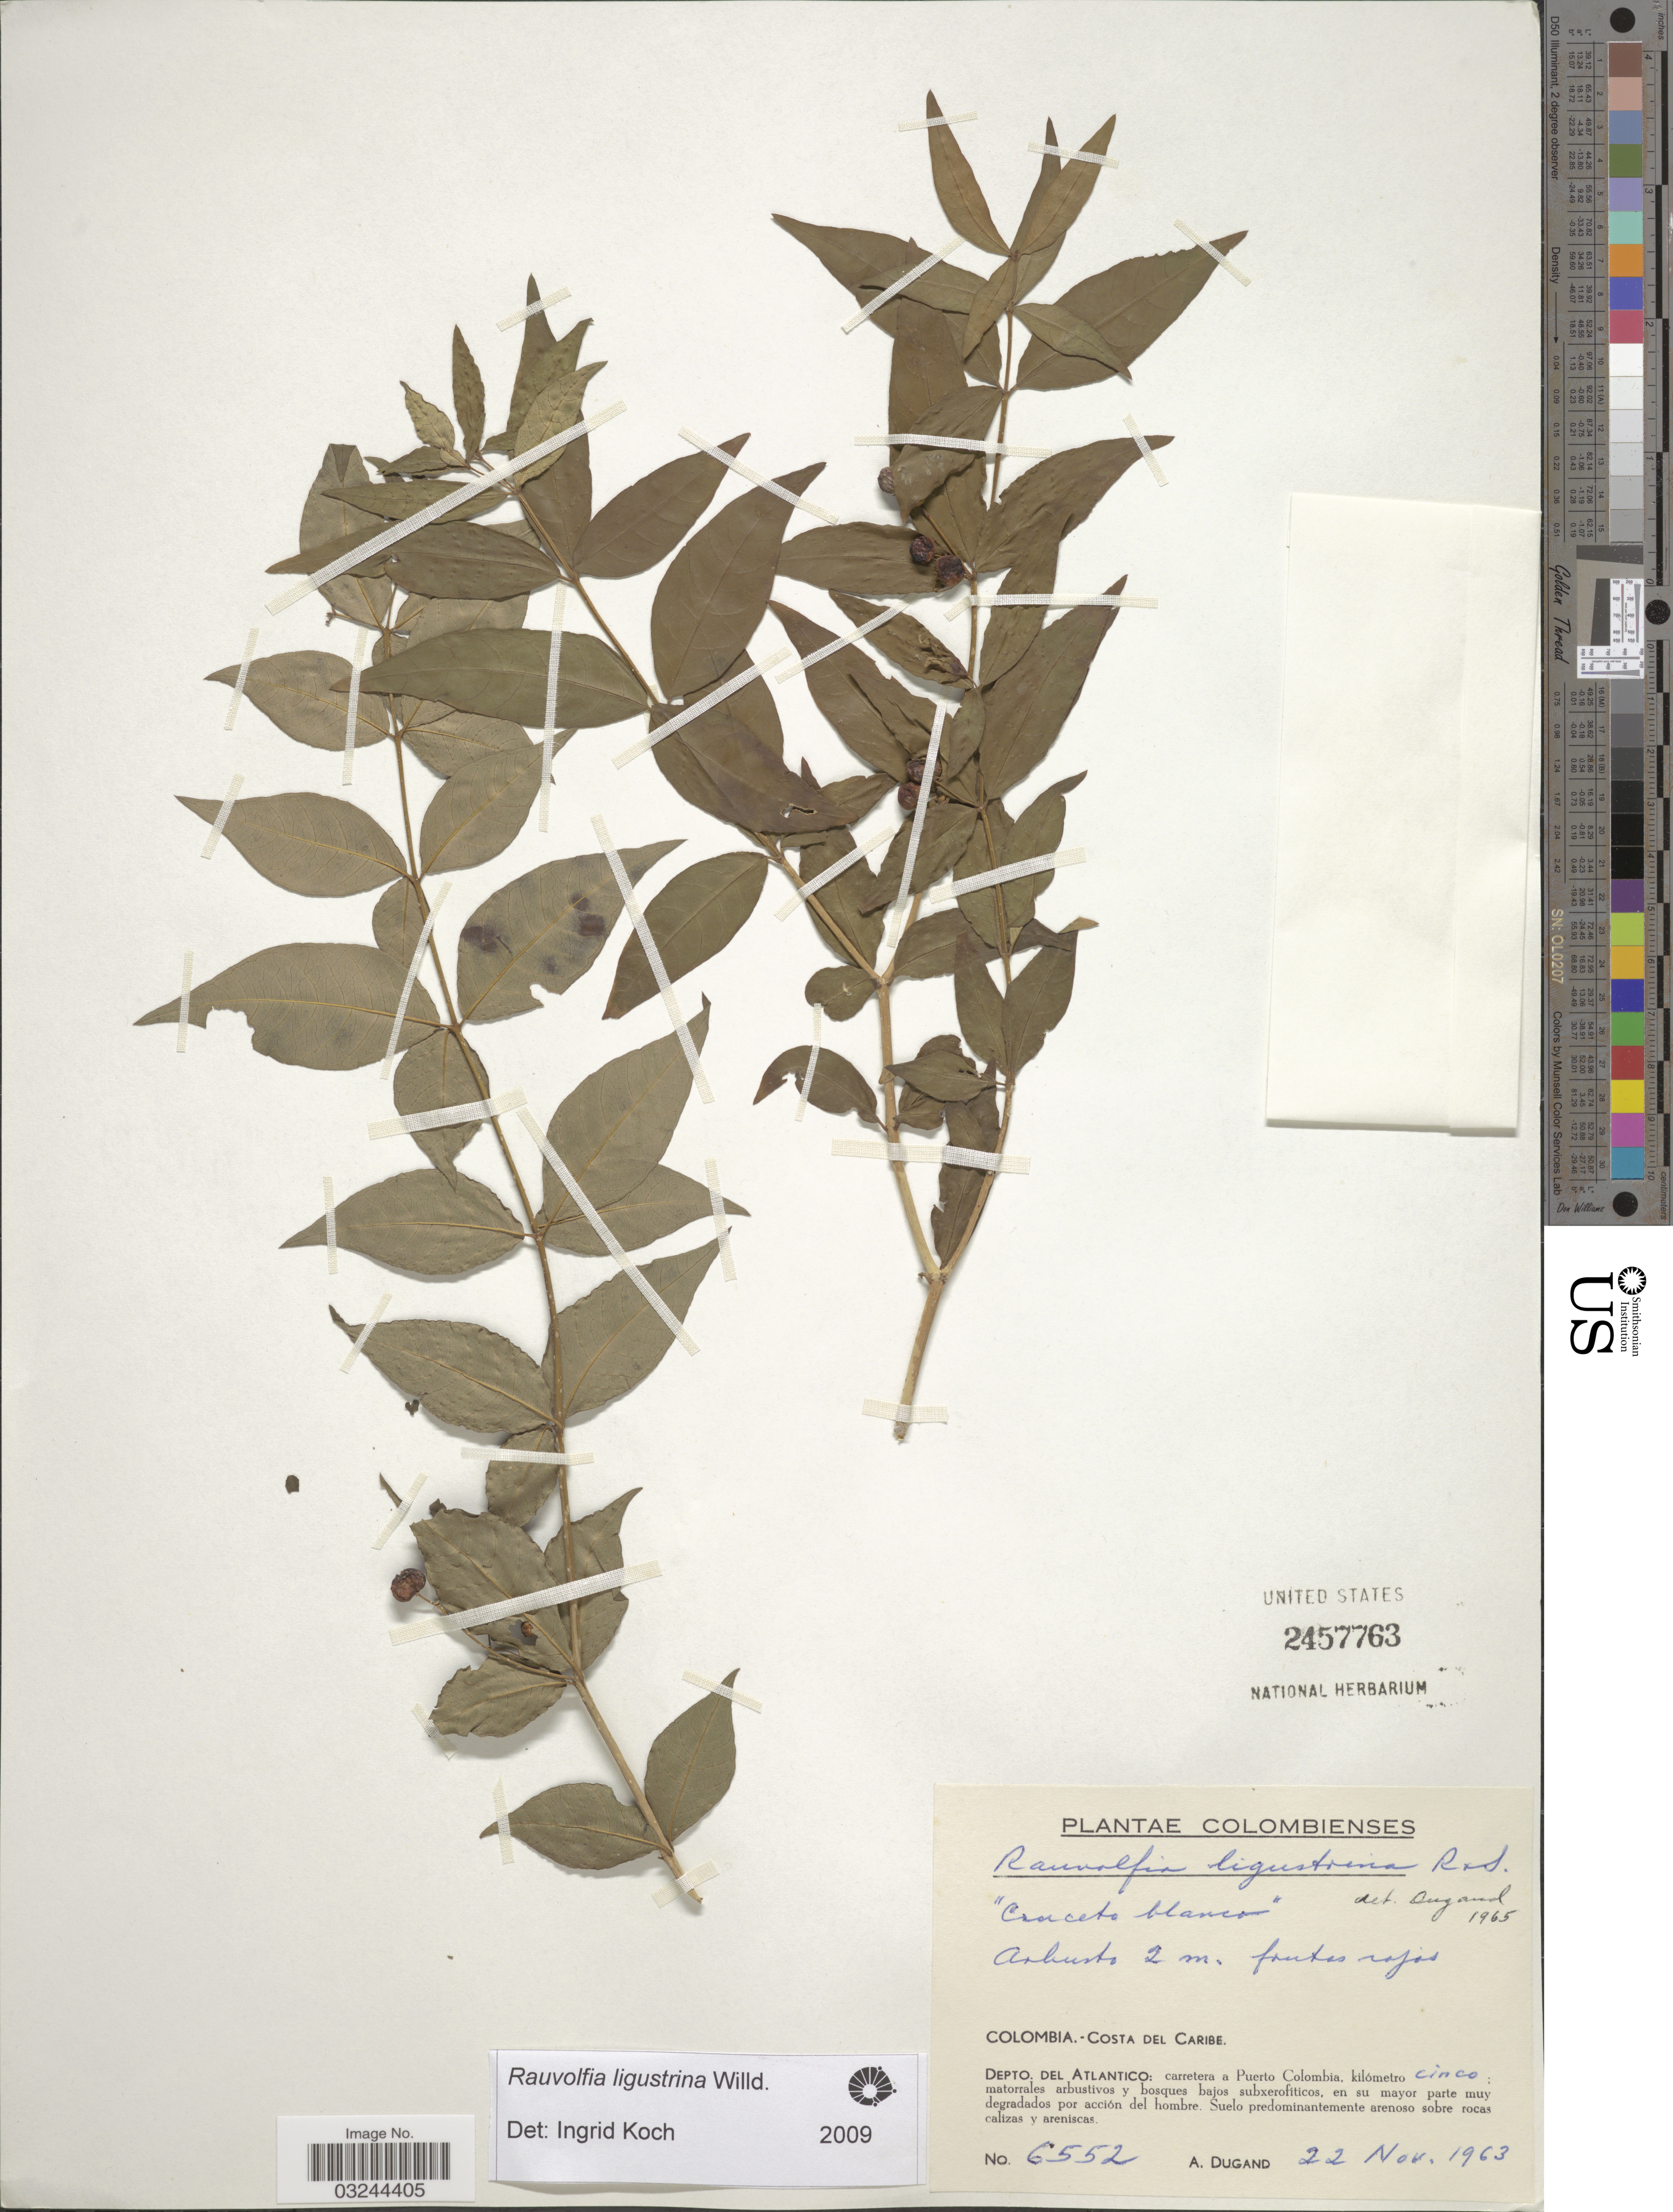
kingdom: Plantae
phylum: Tracheophyta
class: Magnoliopsida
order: Gentianales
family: Apocynaceae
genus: Rauvolfia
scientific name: Rauvolfia ligustrina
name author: Willd. ex Roem. & Schult.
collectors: A. Dugand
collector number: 6552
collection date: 1963-11-22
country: Colombia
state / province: Atlántico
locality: Costa Del Caribe. Depto. Del Atlantico: carretera a Puerto Colombia, kilómetro cinco.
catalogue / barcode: US 2457763